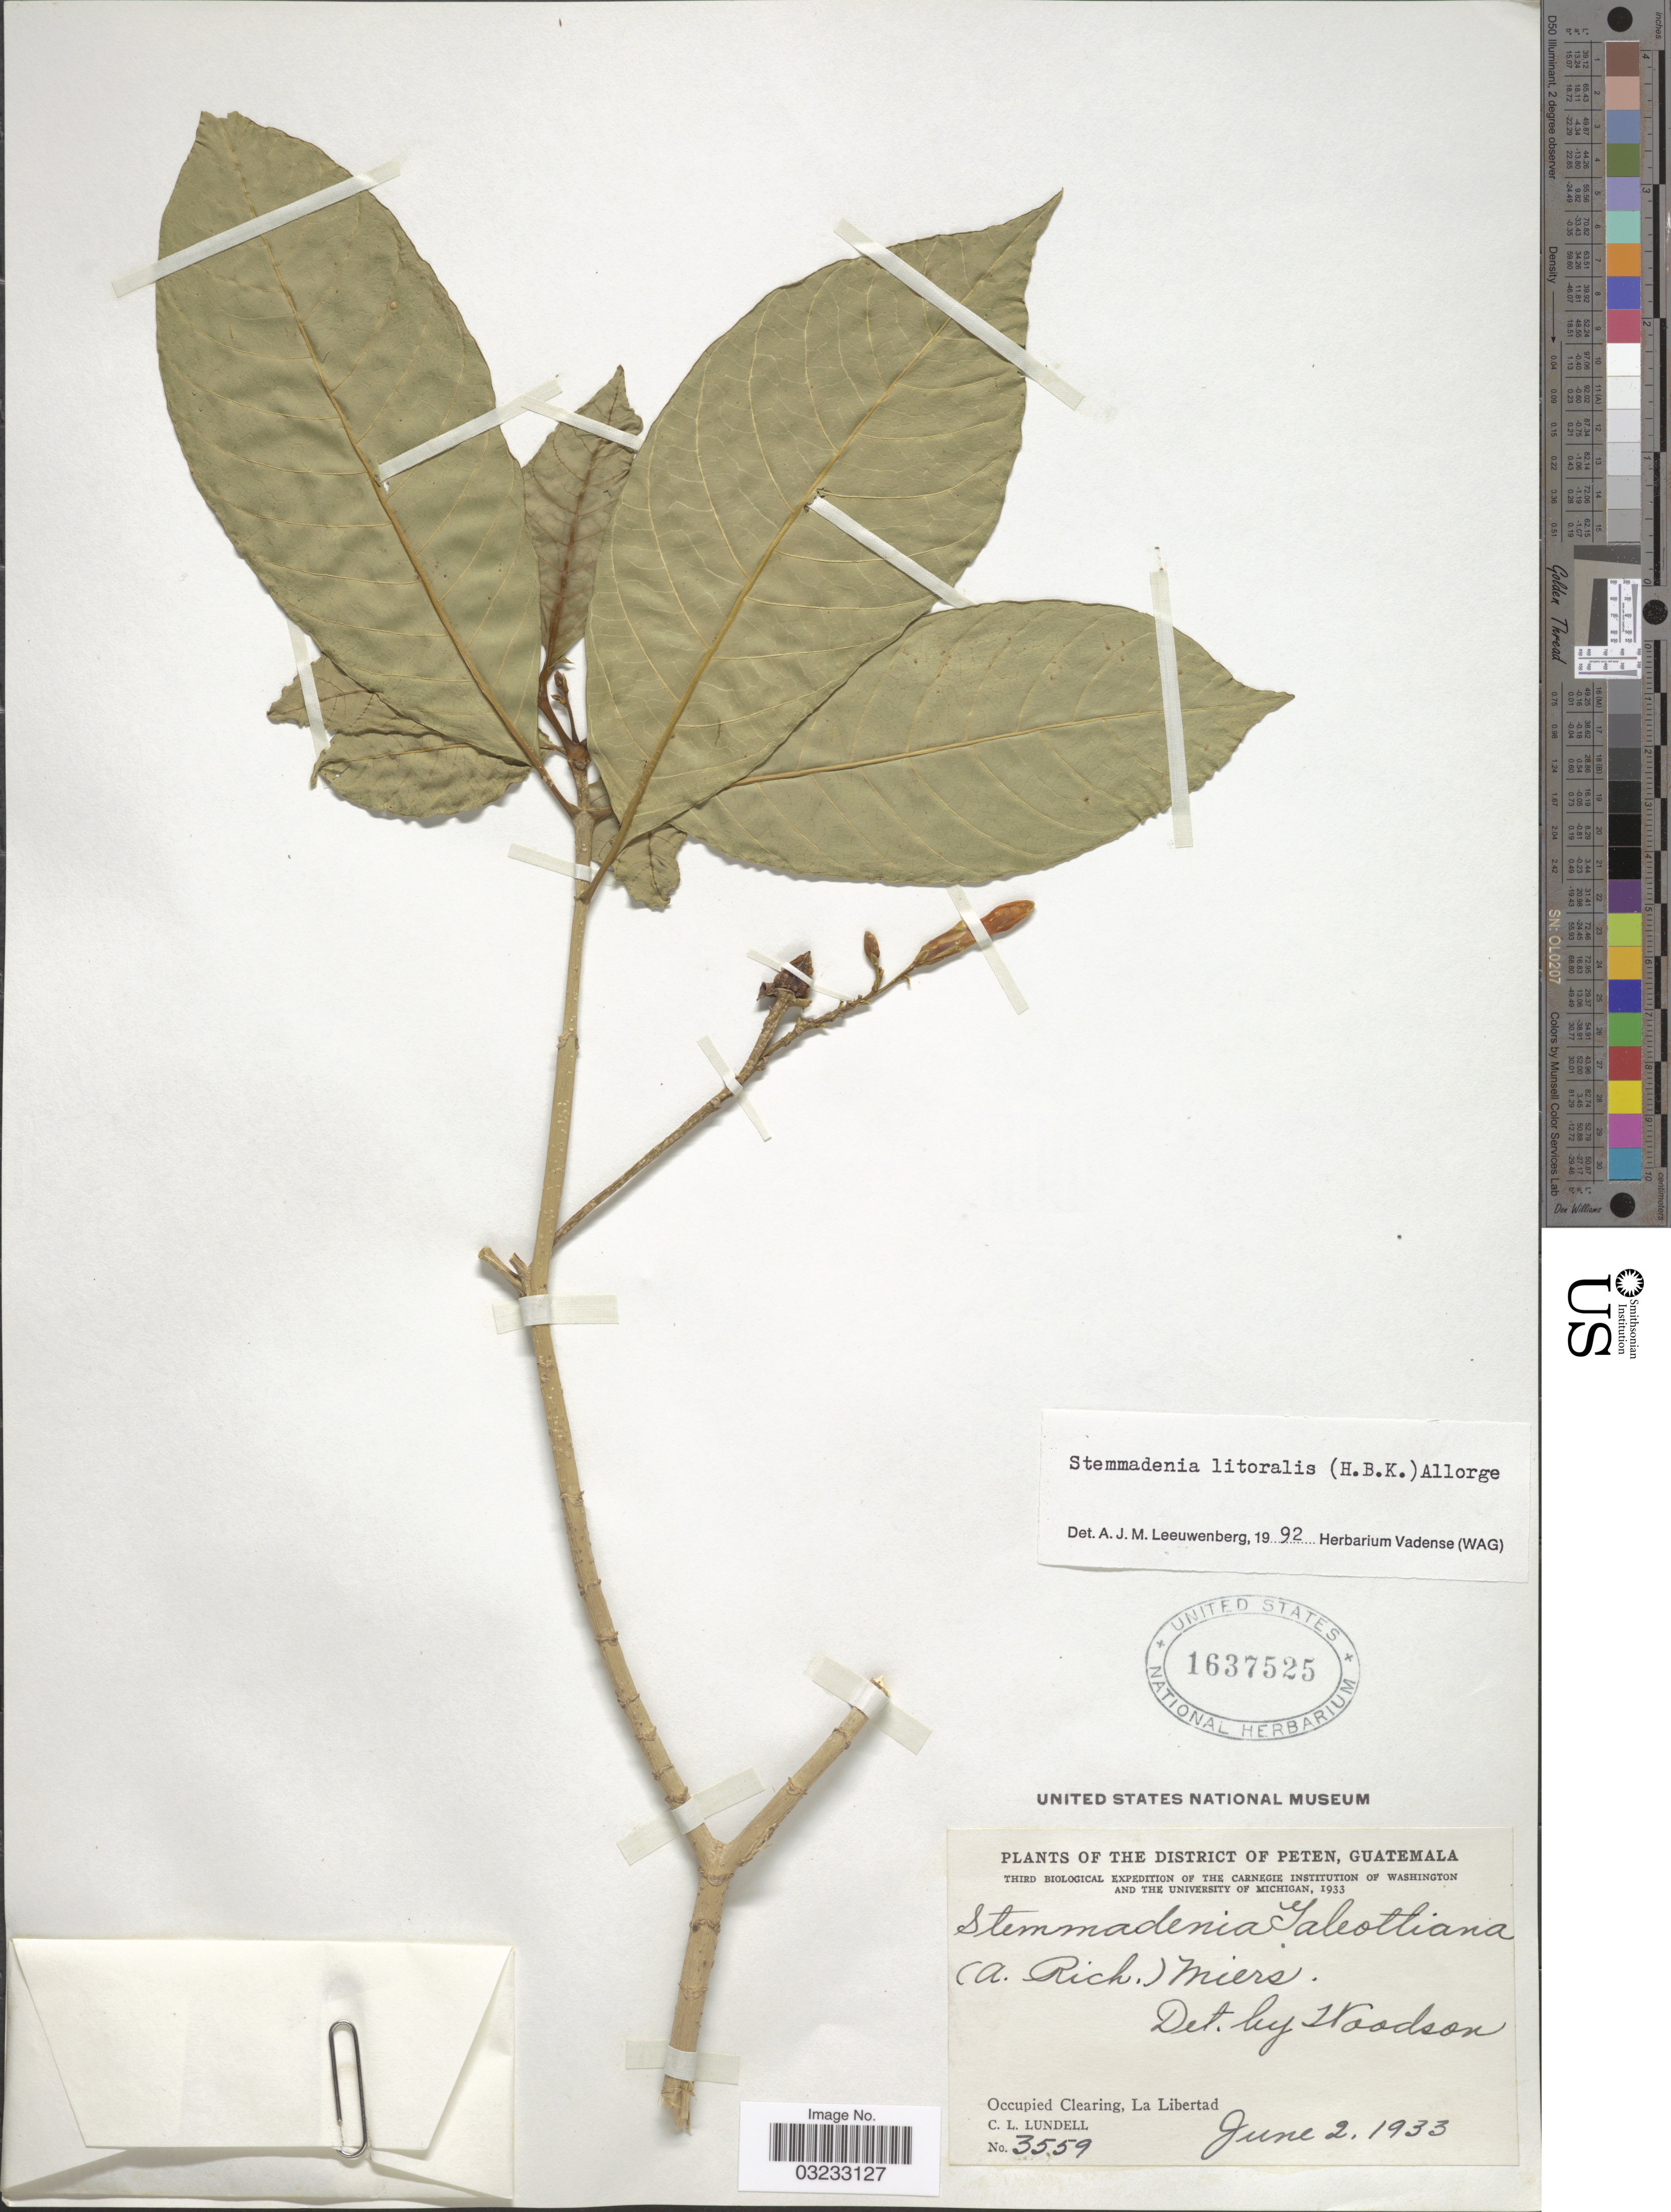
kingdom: Plantae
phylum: Tracheophyta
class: Magnoliopsida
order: Gentianales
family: Apocynaceae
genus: Stemmadenia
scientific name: Stemmadenia litoralis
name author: (Kunth) L. Allorge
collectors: C. L. Lundell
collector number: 3559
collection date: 1933-06-02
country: Guatemala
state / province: El Petén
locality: The District of Peten. Occupied Clearing, La Libertad.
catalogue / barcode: US 1637525